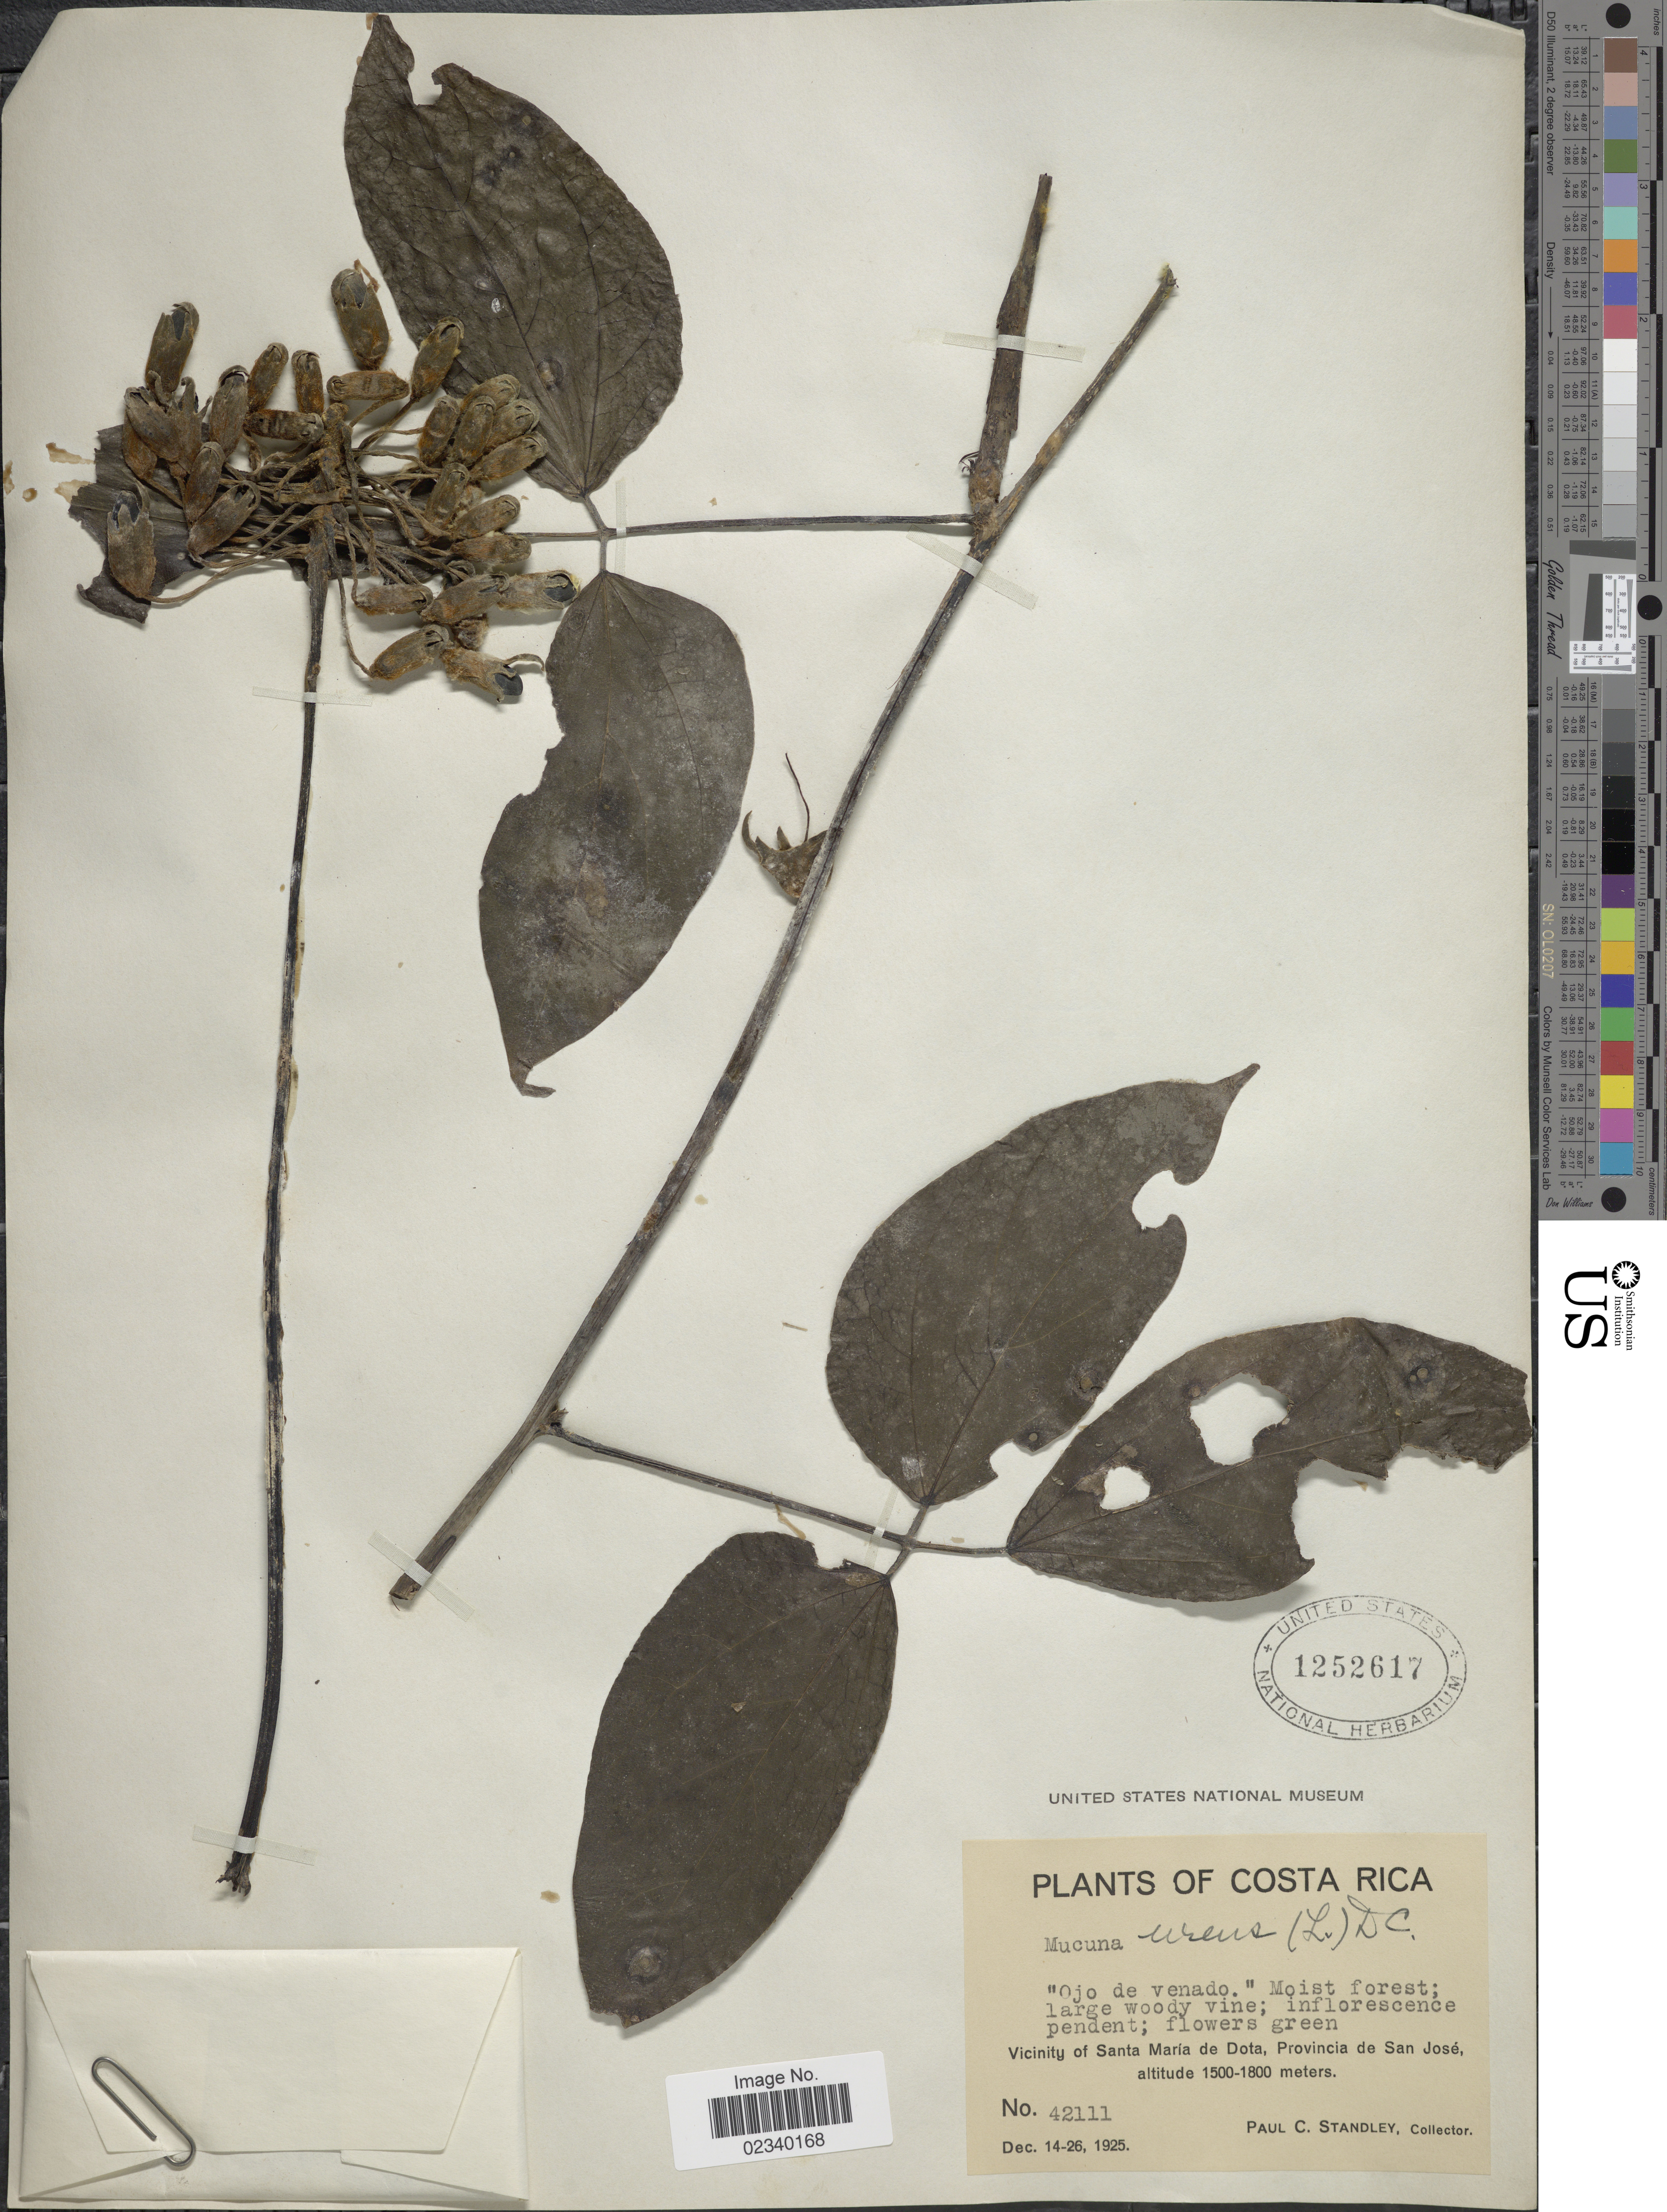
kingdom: Plantae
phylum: Tracheophyta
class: Magnoliopsida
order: Fabales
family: Fabaceae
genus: Mucuna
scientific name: Mucuna urens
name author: (L.) Medik.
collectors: P. C. Standley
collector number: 42111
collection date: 1925-12-14/1925-12-26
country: Costa Rica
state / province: San José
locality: Vicinity of Santa Maria de Dota, Provincia de San Jose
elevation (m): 1500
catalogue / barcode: US 1252617